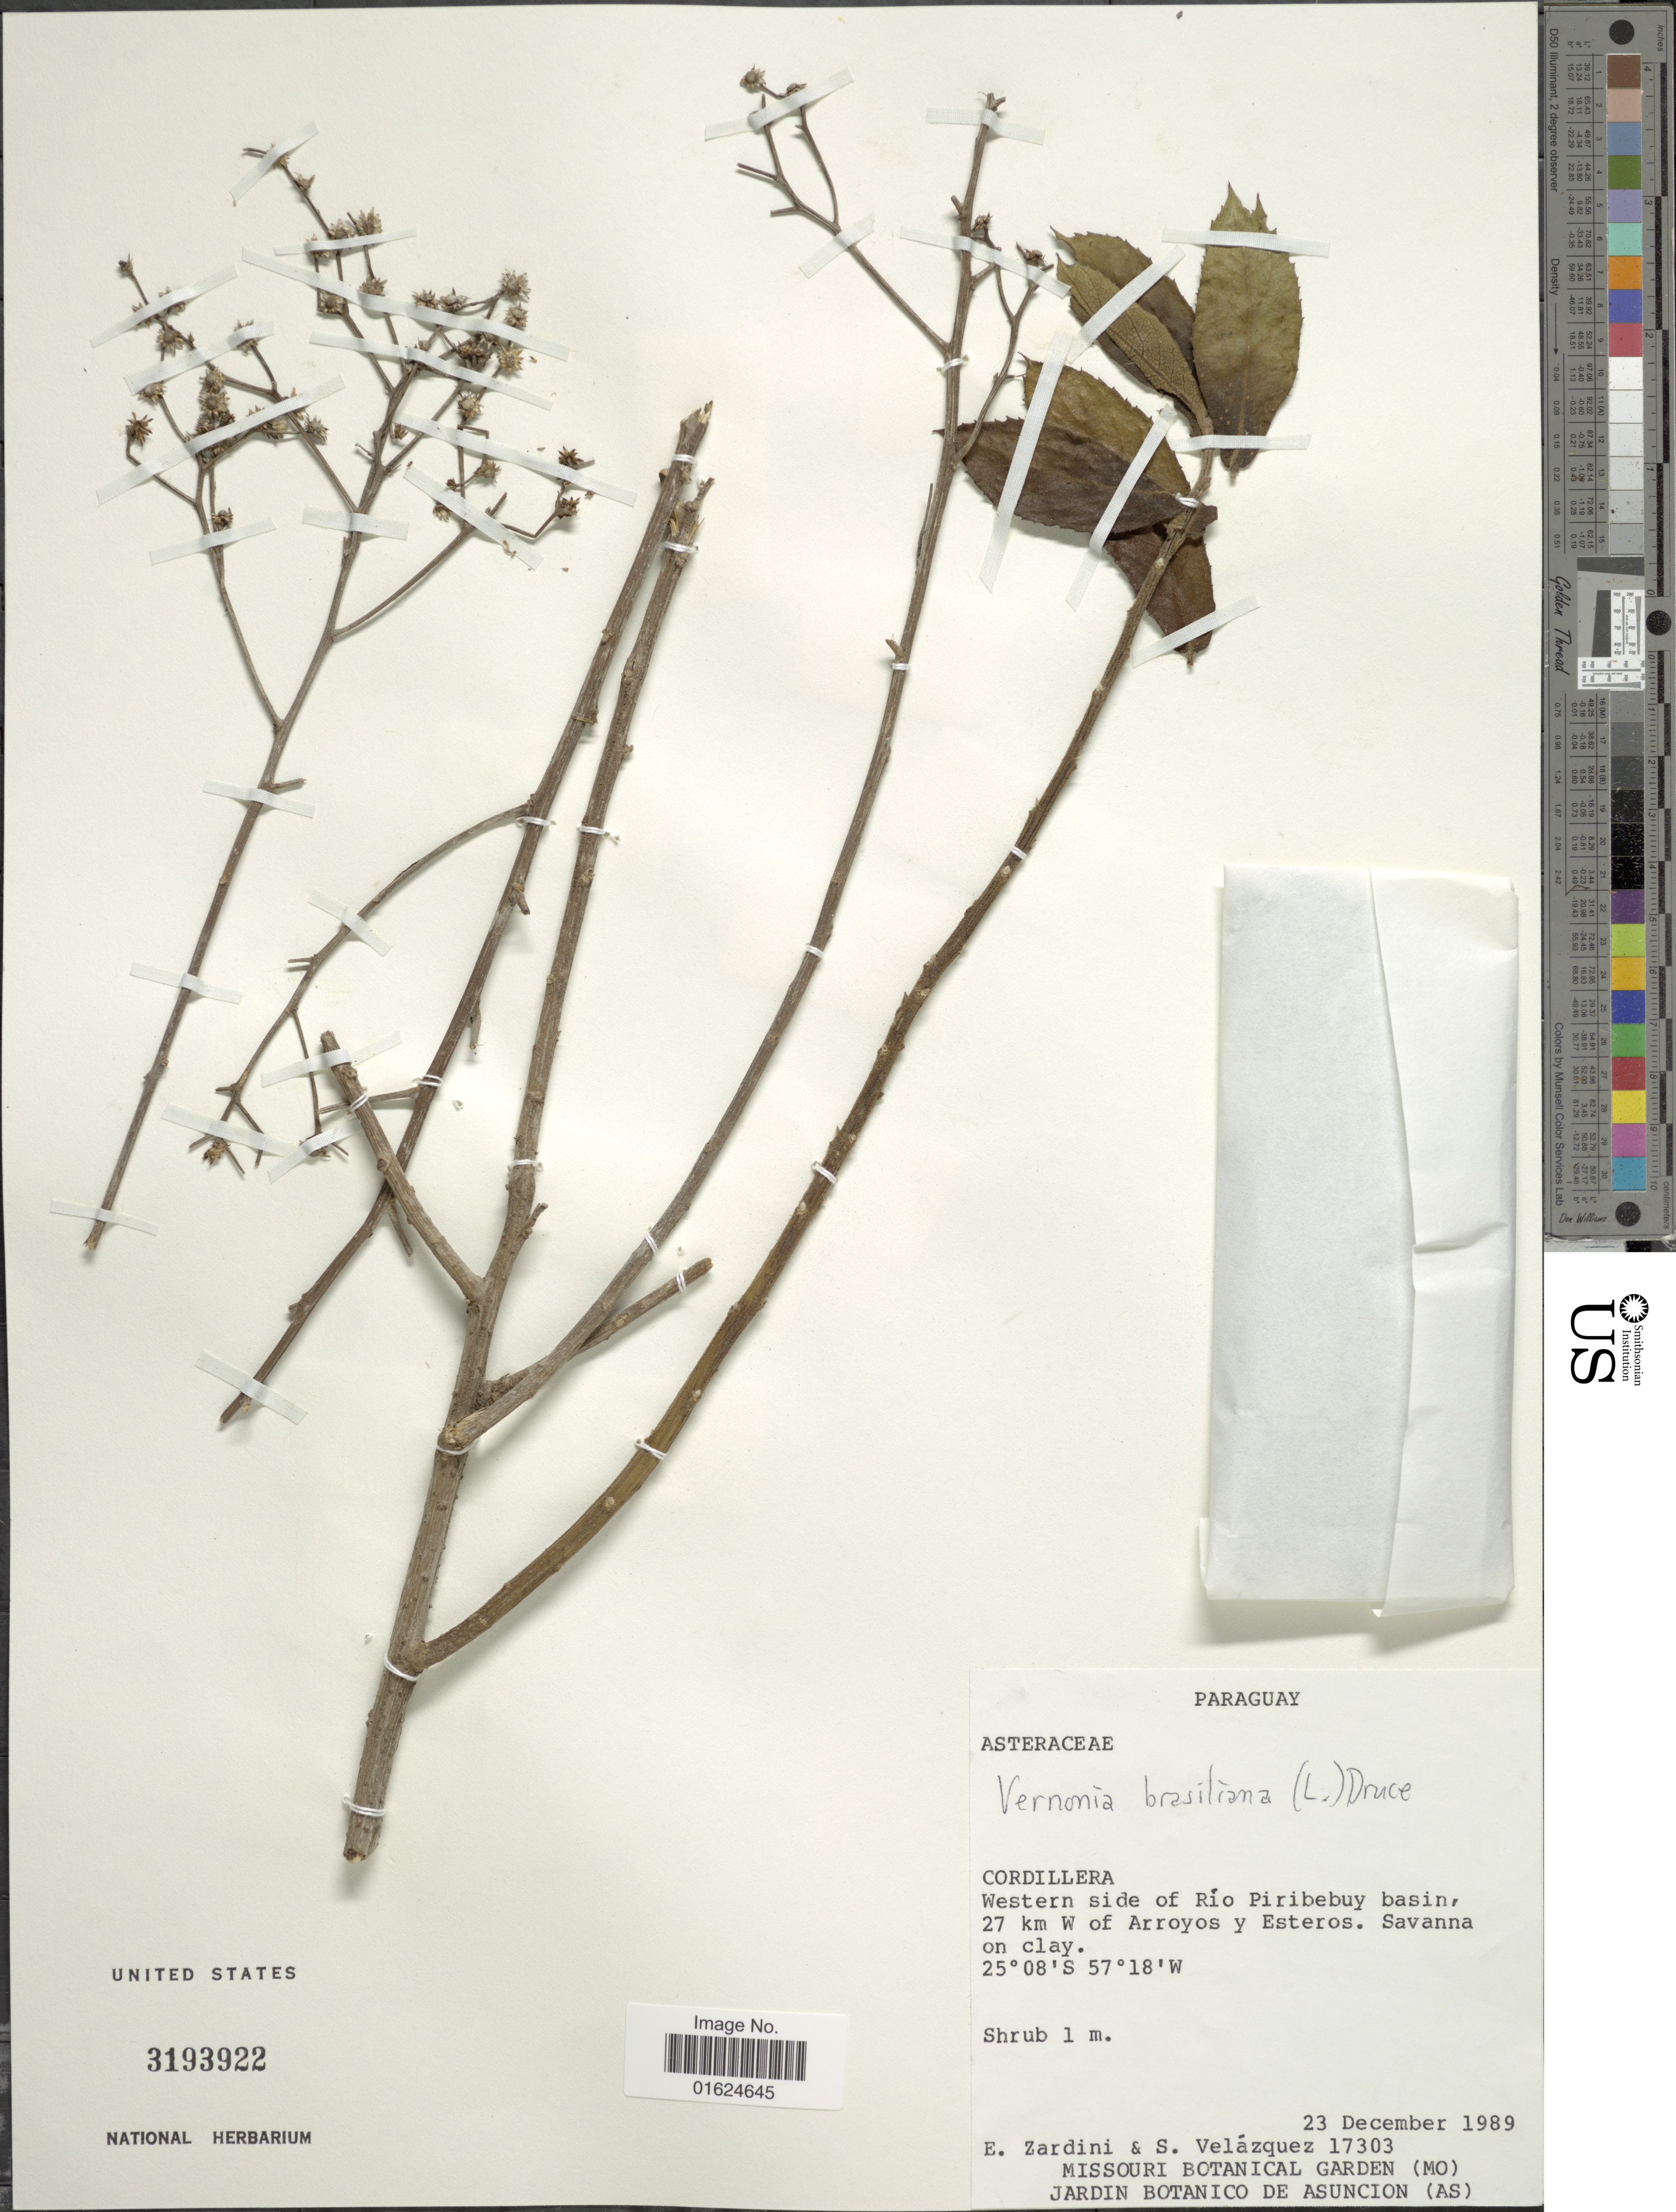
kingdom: Plantae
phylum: Tracheophyta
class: Magnoliopsida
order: Asterales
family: Asteraceae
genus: Vernonia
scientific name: Vernonia brasiliana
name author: (L.) Druce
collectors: E. M. Zardini & S. Velasquez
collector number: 17303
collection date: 1989-12-23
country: Paraguay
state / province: Cordillera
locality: Western side of Río Piribebuy basin, 27 km W of Arroyo y Esteros. Savanna on clay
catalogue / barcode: US 3193922